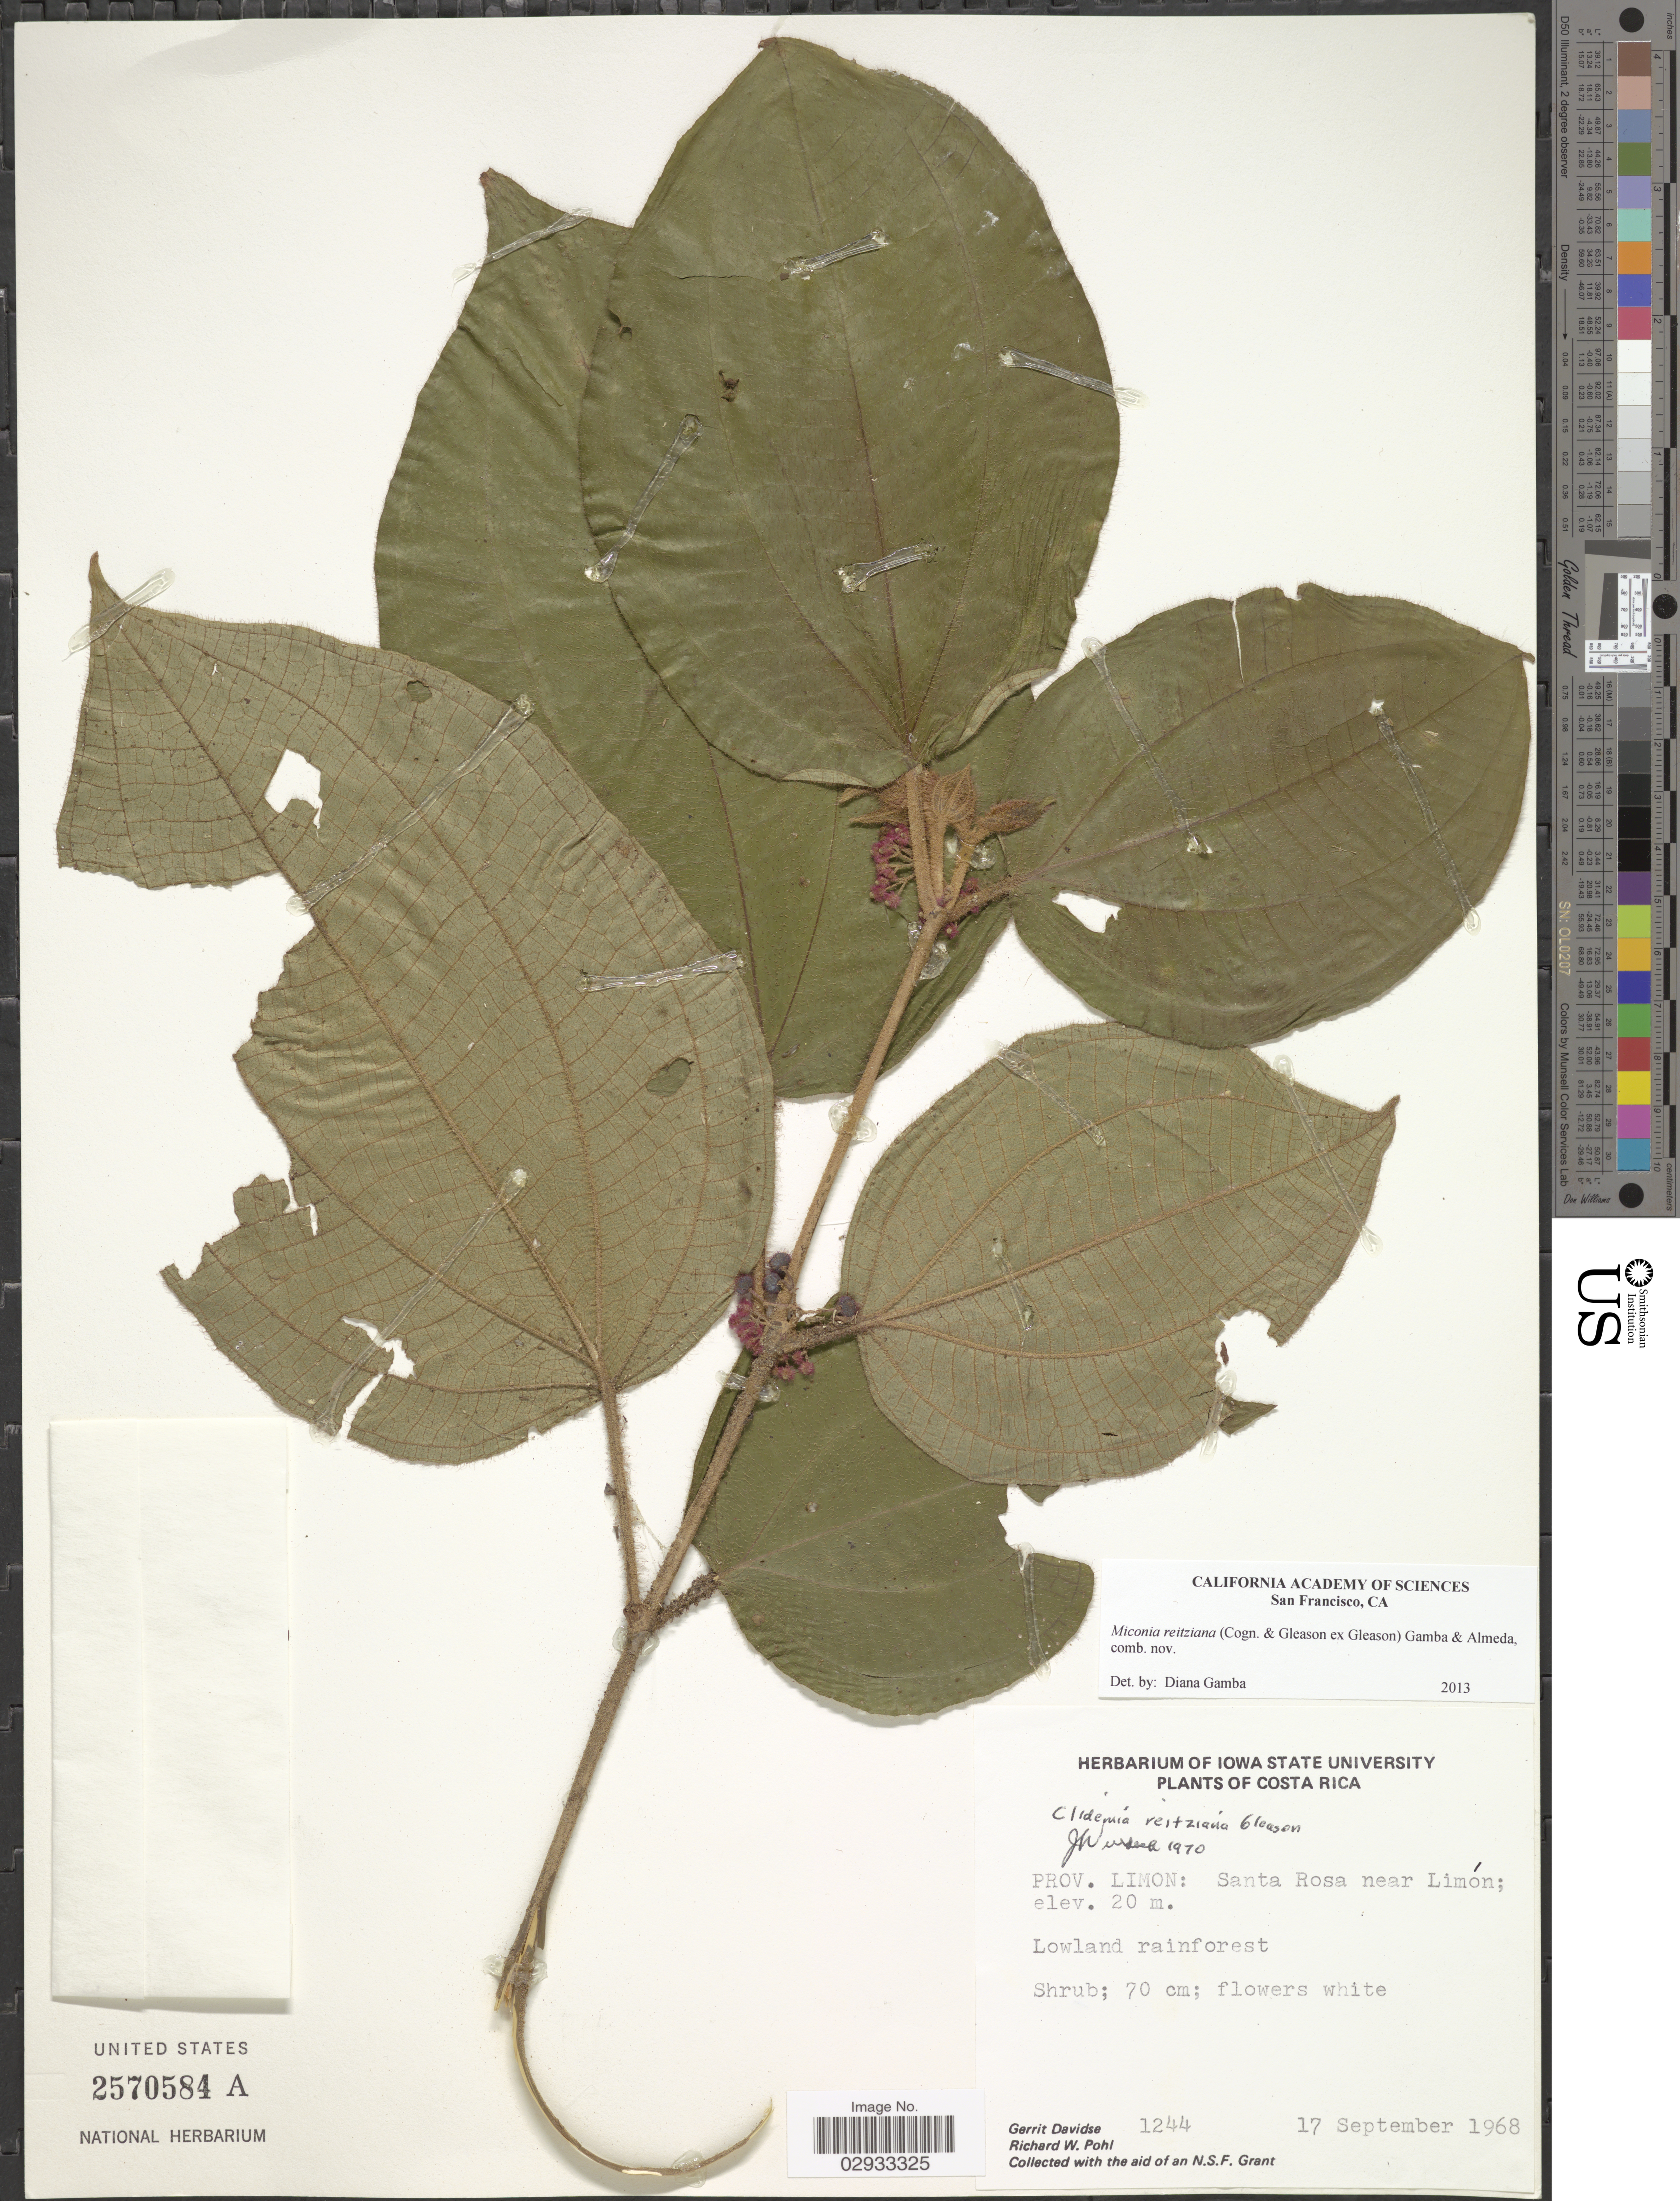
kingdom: Plantae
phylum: Tracheophyta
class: Magnoliopsida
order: Myrtales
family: Melastomataceae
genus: Miconia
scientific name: Miconia reitziana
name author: (Cogn. & Gleason) Gamba & Almeda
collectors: G. Davidse, R. W. Pohl & N. Grant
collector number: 1244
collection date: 1968-09-17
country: Costa Rica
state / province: Limón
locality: Santa Rosa near Limón.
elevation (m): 20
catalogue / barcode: US 2570584A